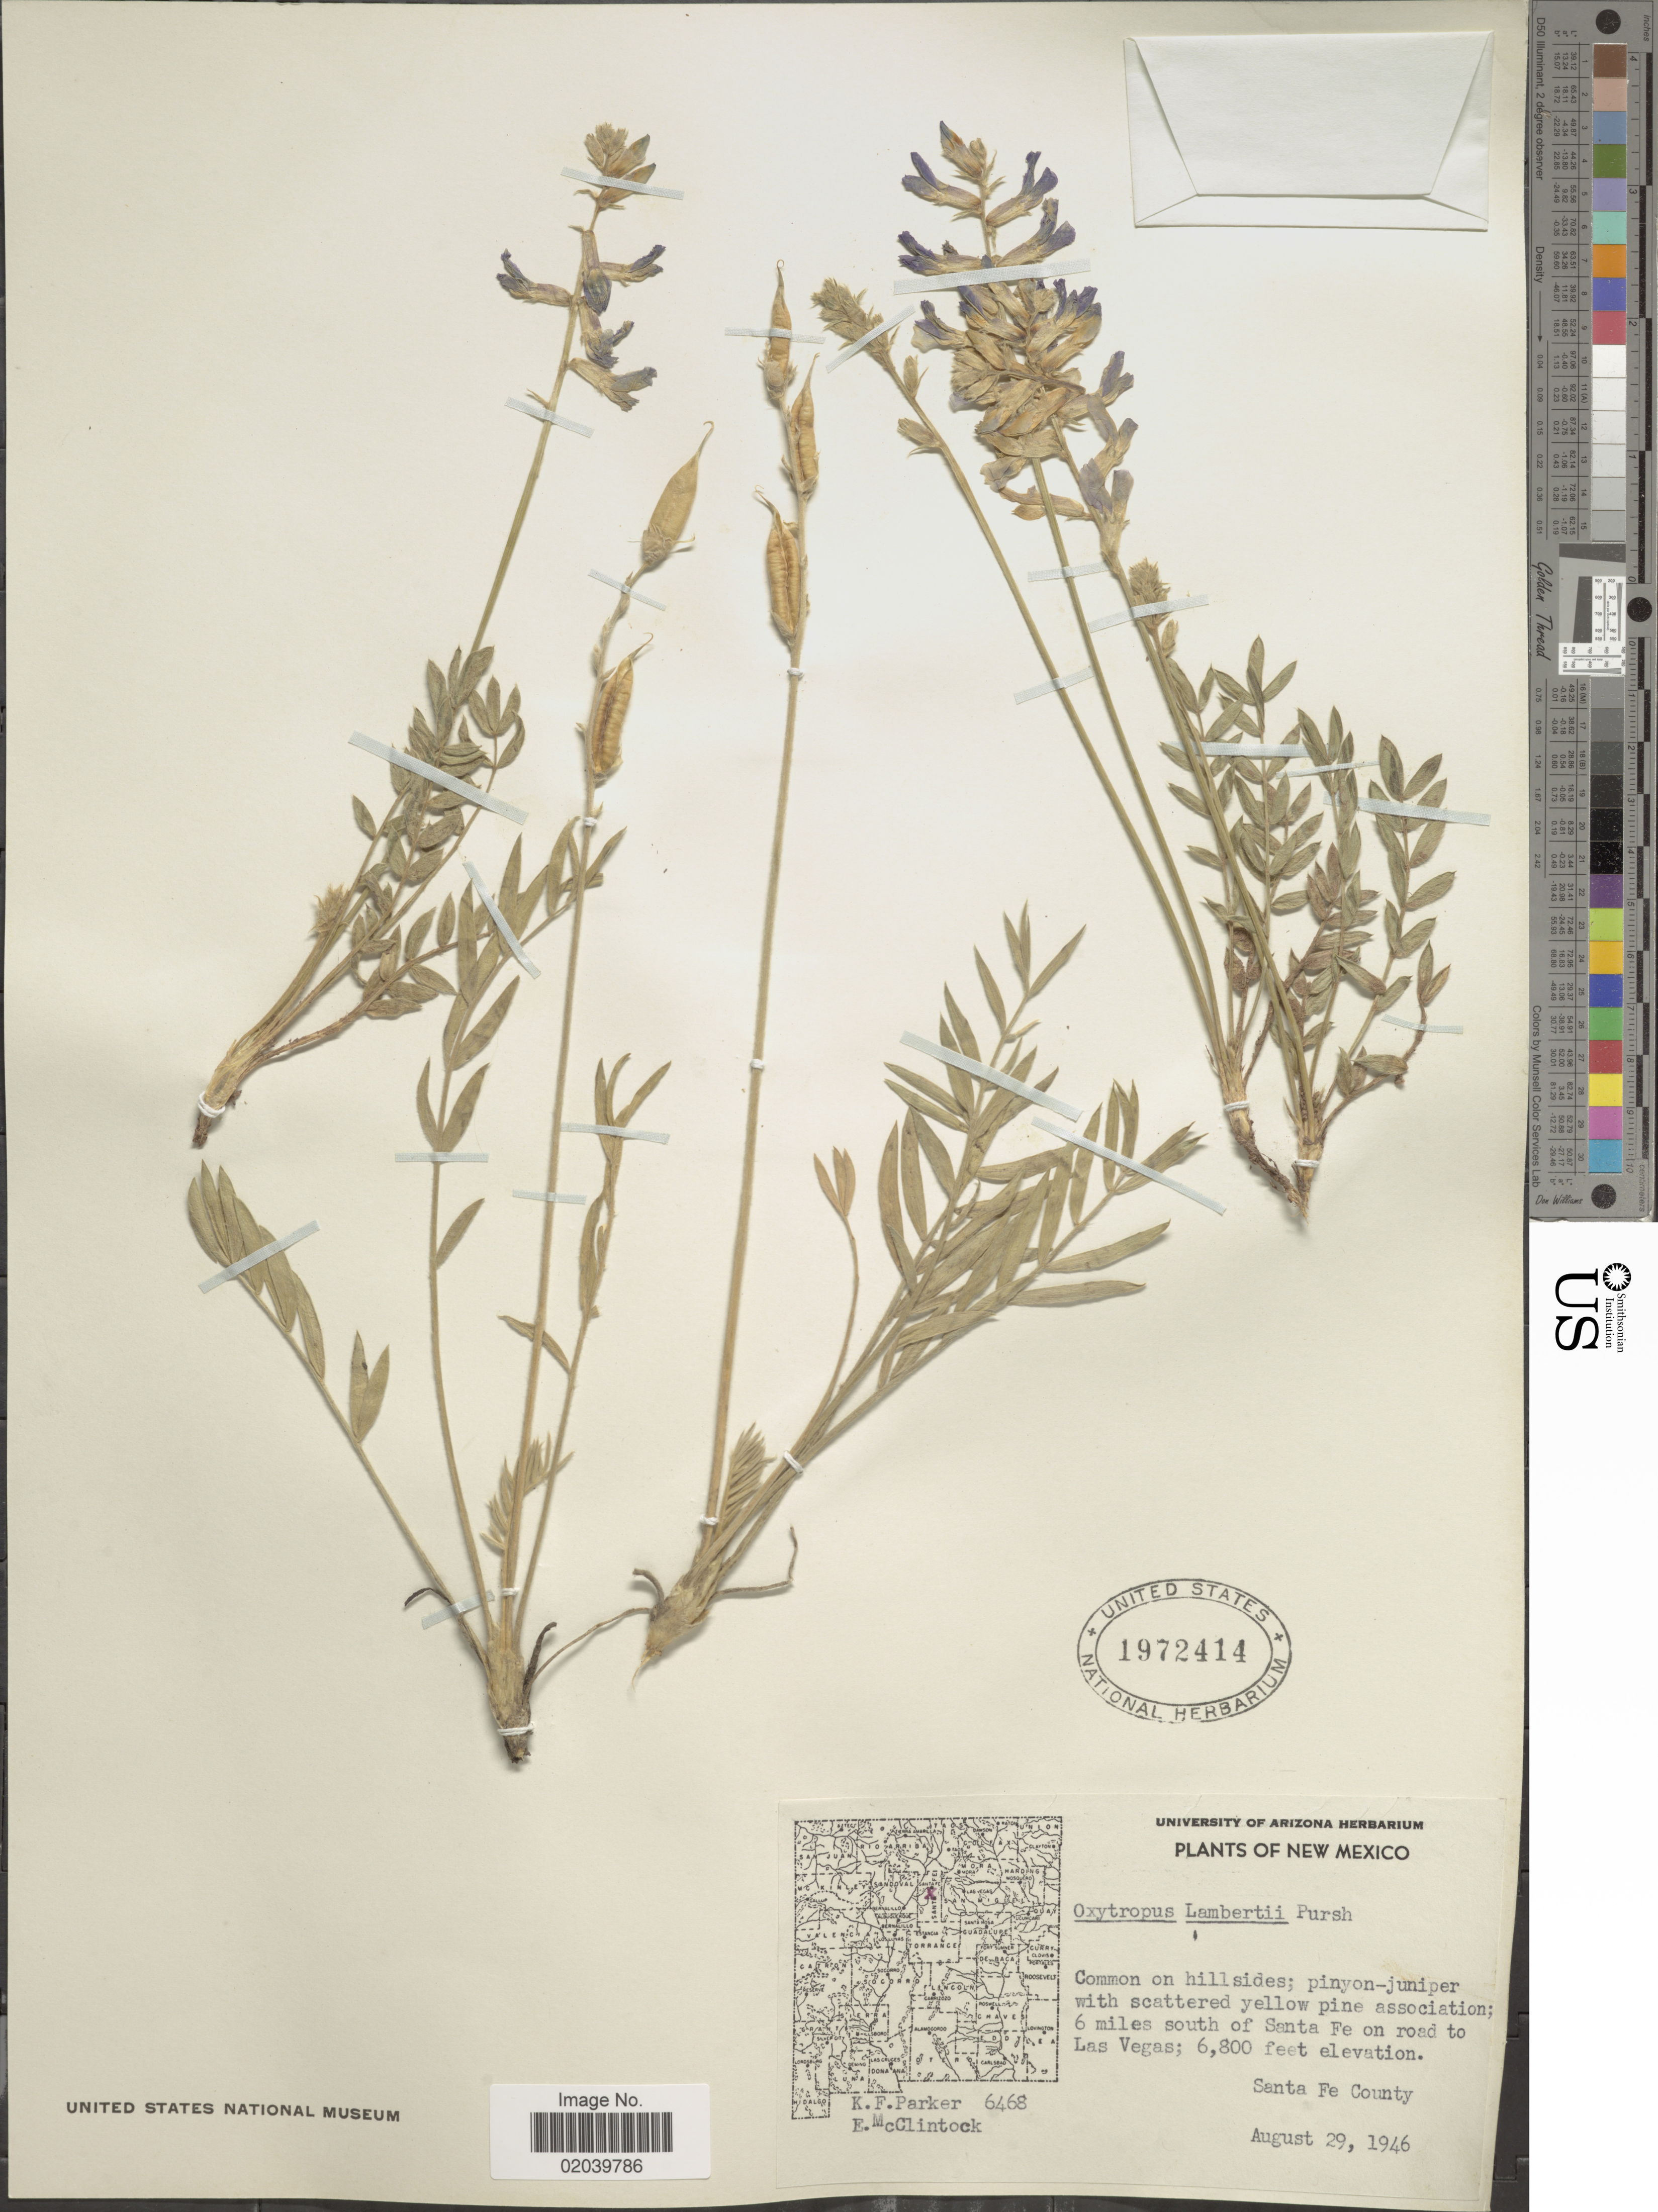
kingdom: Plantae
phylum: Tracheophyta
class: Magnoliopsida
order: Fabales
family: Fabaceae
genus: Oxytropis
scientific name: Oxytropis lambertii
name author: Pursh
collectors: K. F. Parker & E. McClintock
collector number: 6468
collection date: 1946-08-29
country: United States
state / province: New Mexico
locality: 6 miles south of Santa Fe on road to Las Vegas. Santa Fe County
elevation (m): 2073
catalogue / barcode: US 1972414